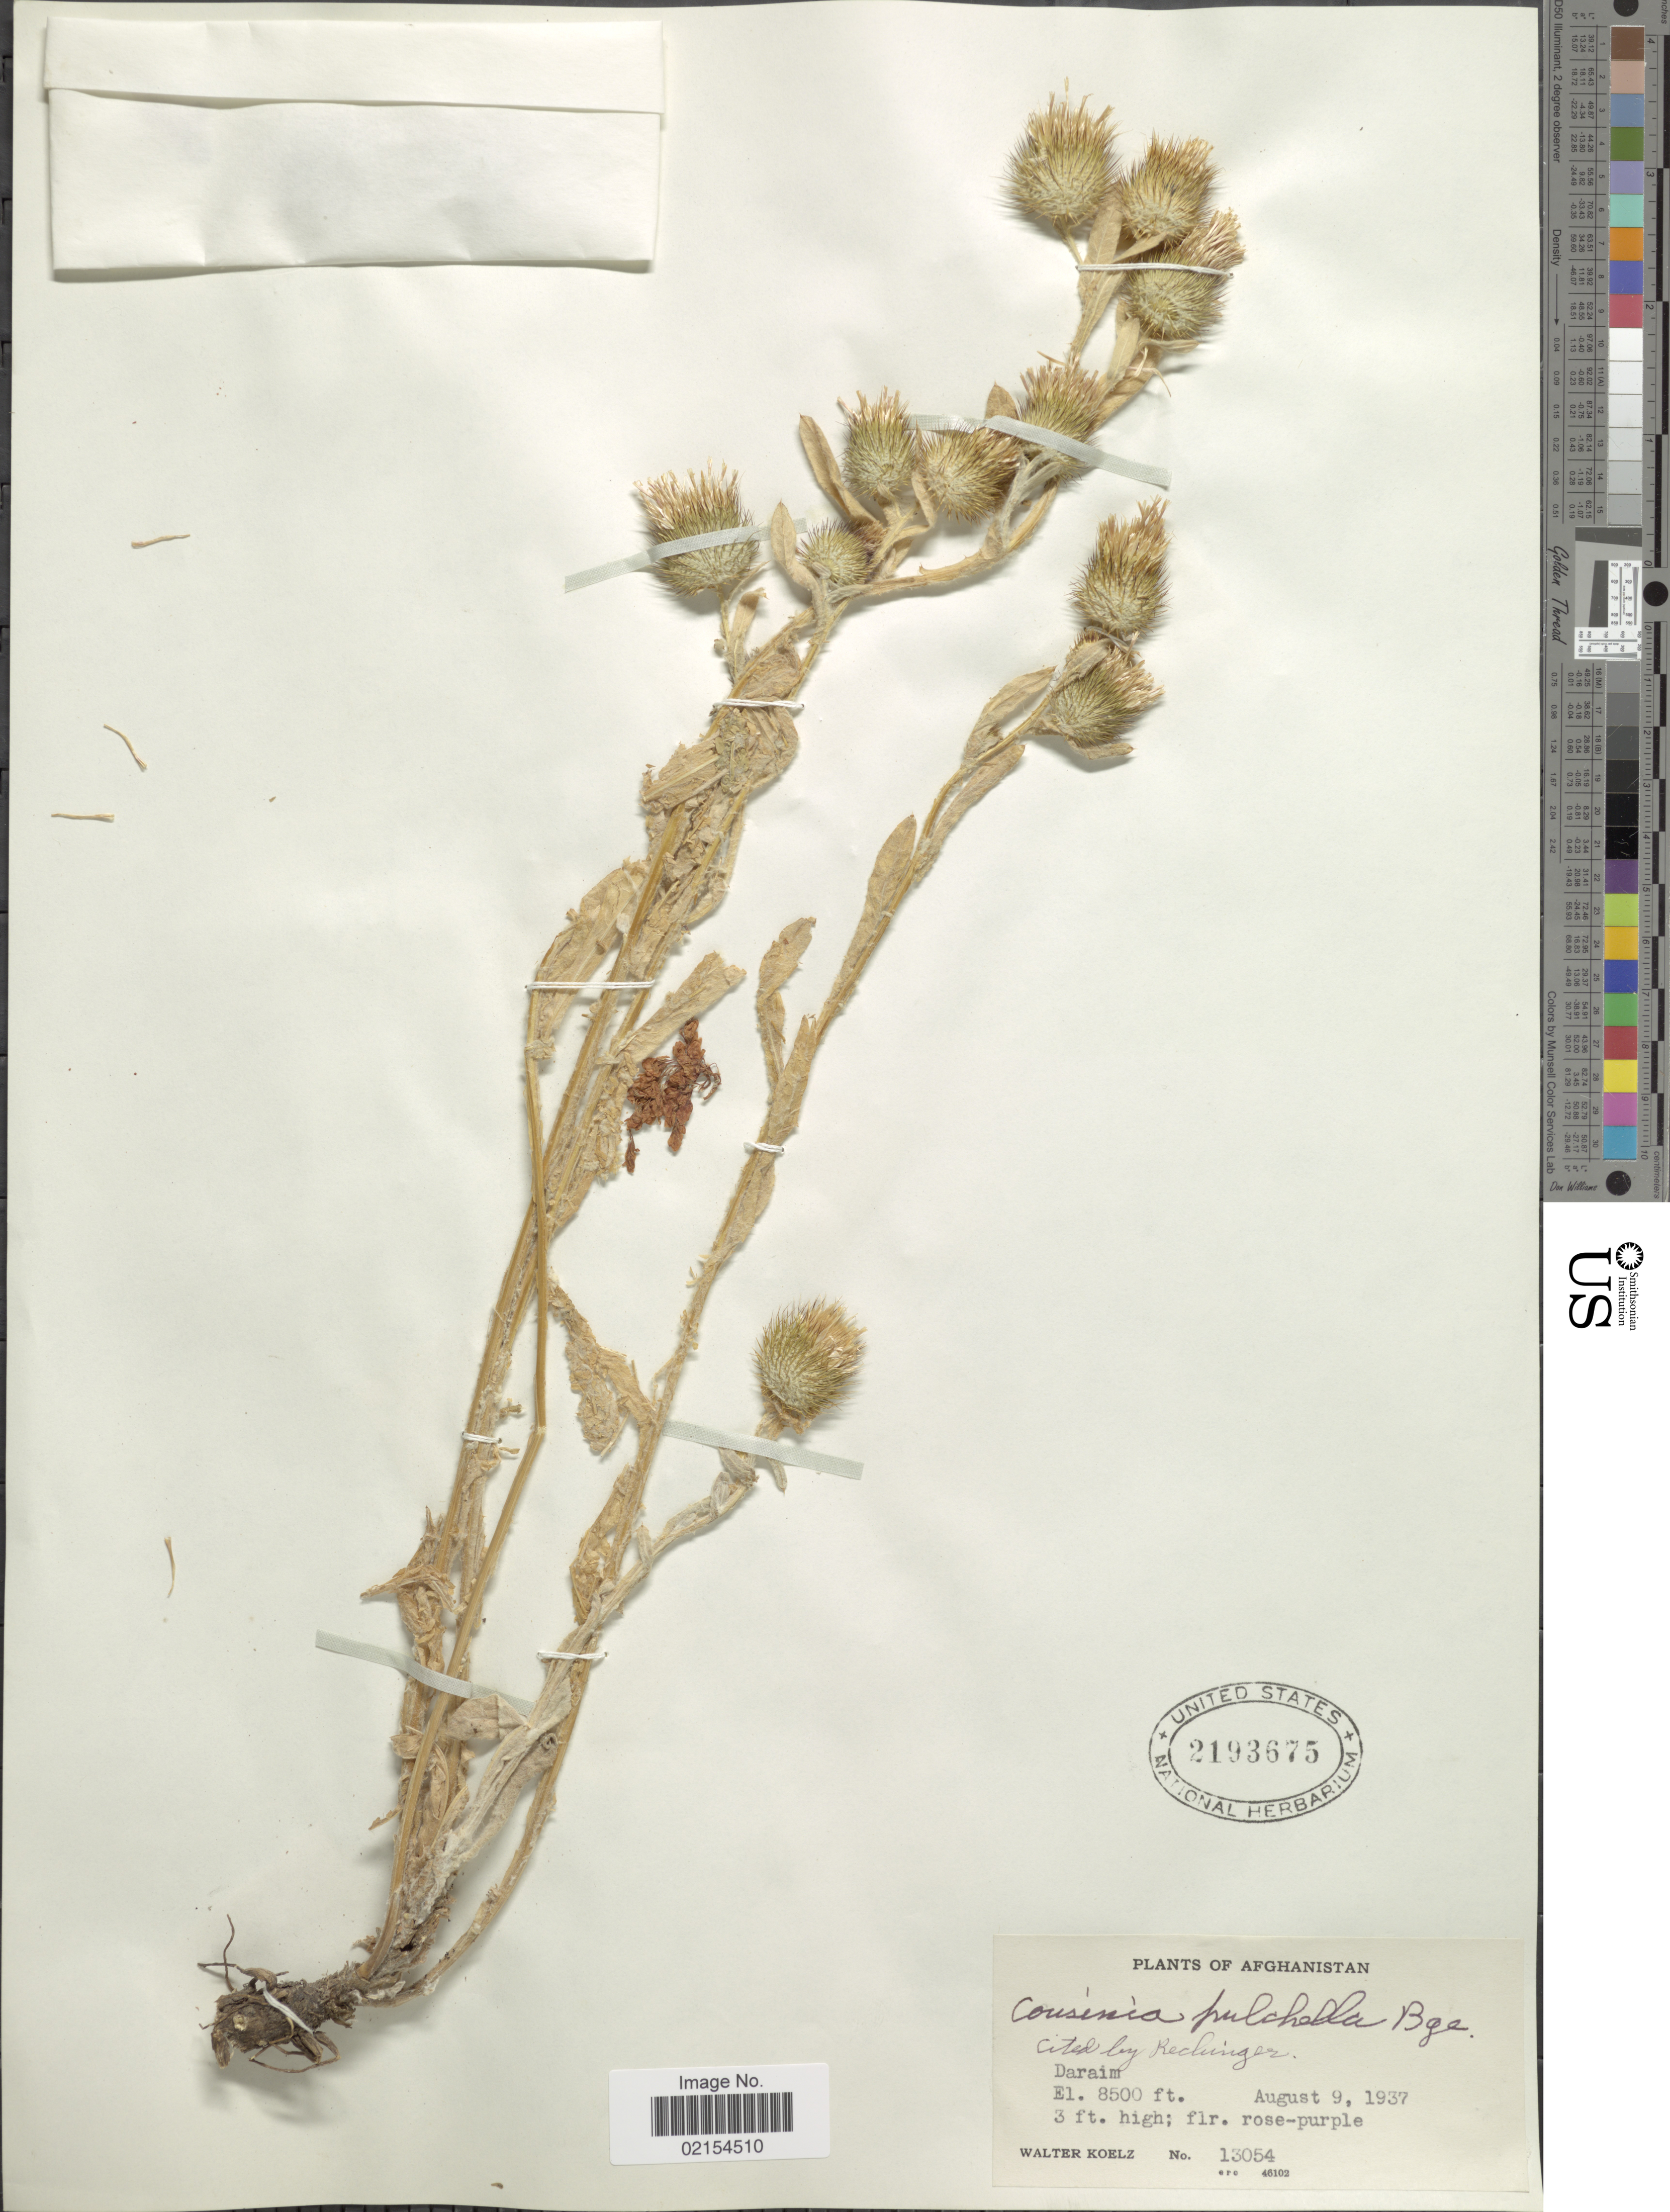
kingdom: Plantae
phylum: Tracheophyta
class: Magnoliopsida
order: Asterales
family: Asteraceae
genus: Cousinia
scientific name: Cousinia pulchella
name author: Bunge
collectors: W. N. Koelz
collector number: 13054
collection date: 1937-08-09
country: Afghanistan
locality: Daraim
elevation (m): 2591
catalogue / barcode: US 2193675